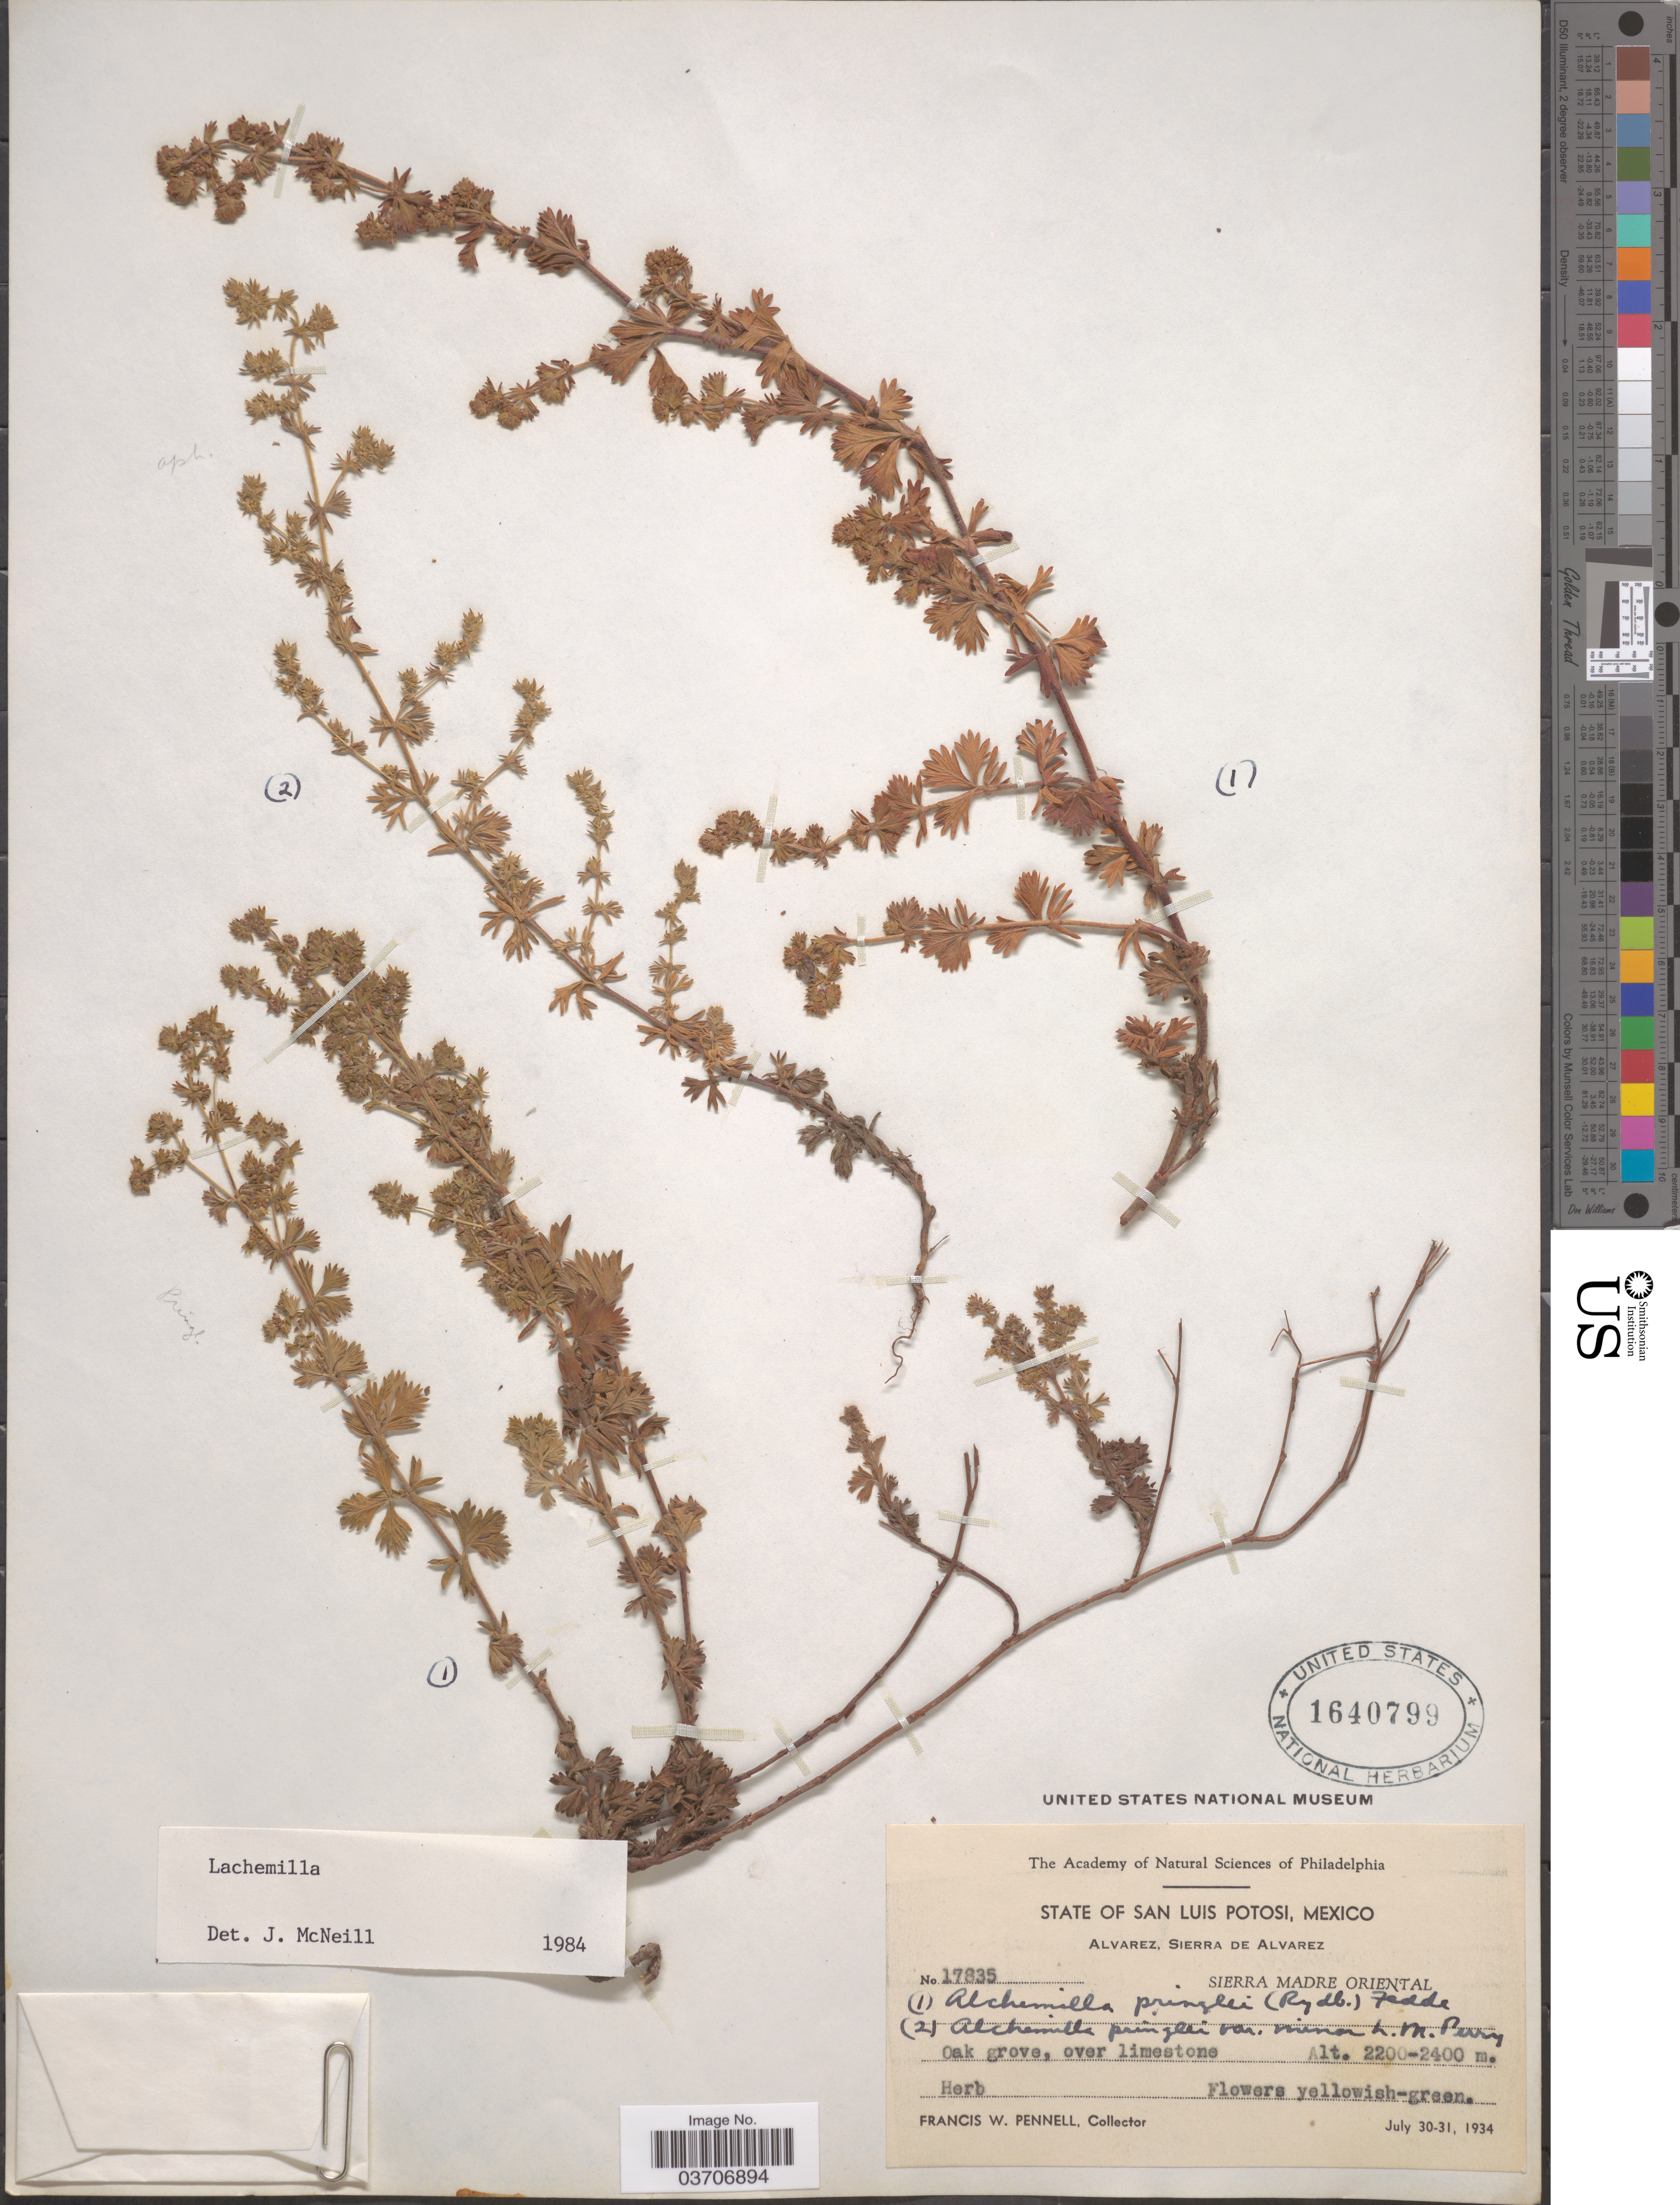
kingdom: Plantae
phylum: Tracheophyta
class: Magnoliopsida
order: Rosales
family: Rosaceae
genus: Lachemilla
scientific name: Lachemilla sp.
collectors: F. W. Pennell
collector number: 17835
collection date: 1934-07-30/1934-07-31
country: Mexico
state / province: San Luis Potosí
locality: Alvarez, Sierra de Alvarez. Sierra Madre Oriental.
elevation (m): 2200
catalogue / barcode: US 1640799